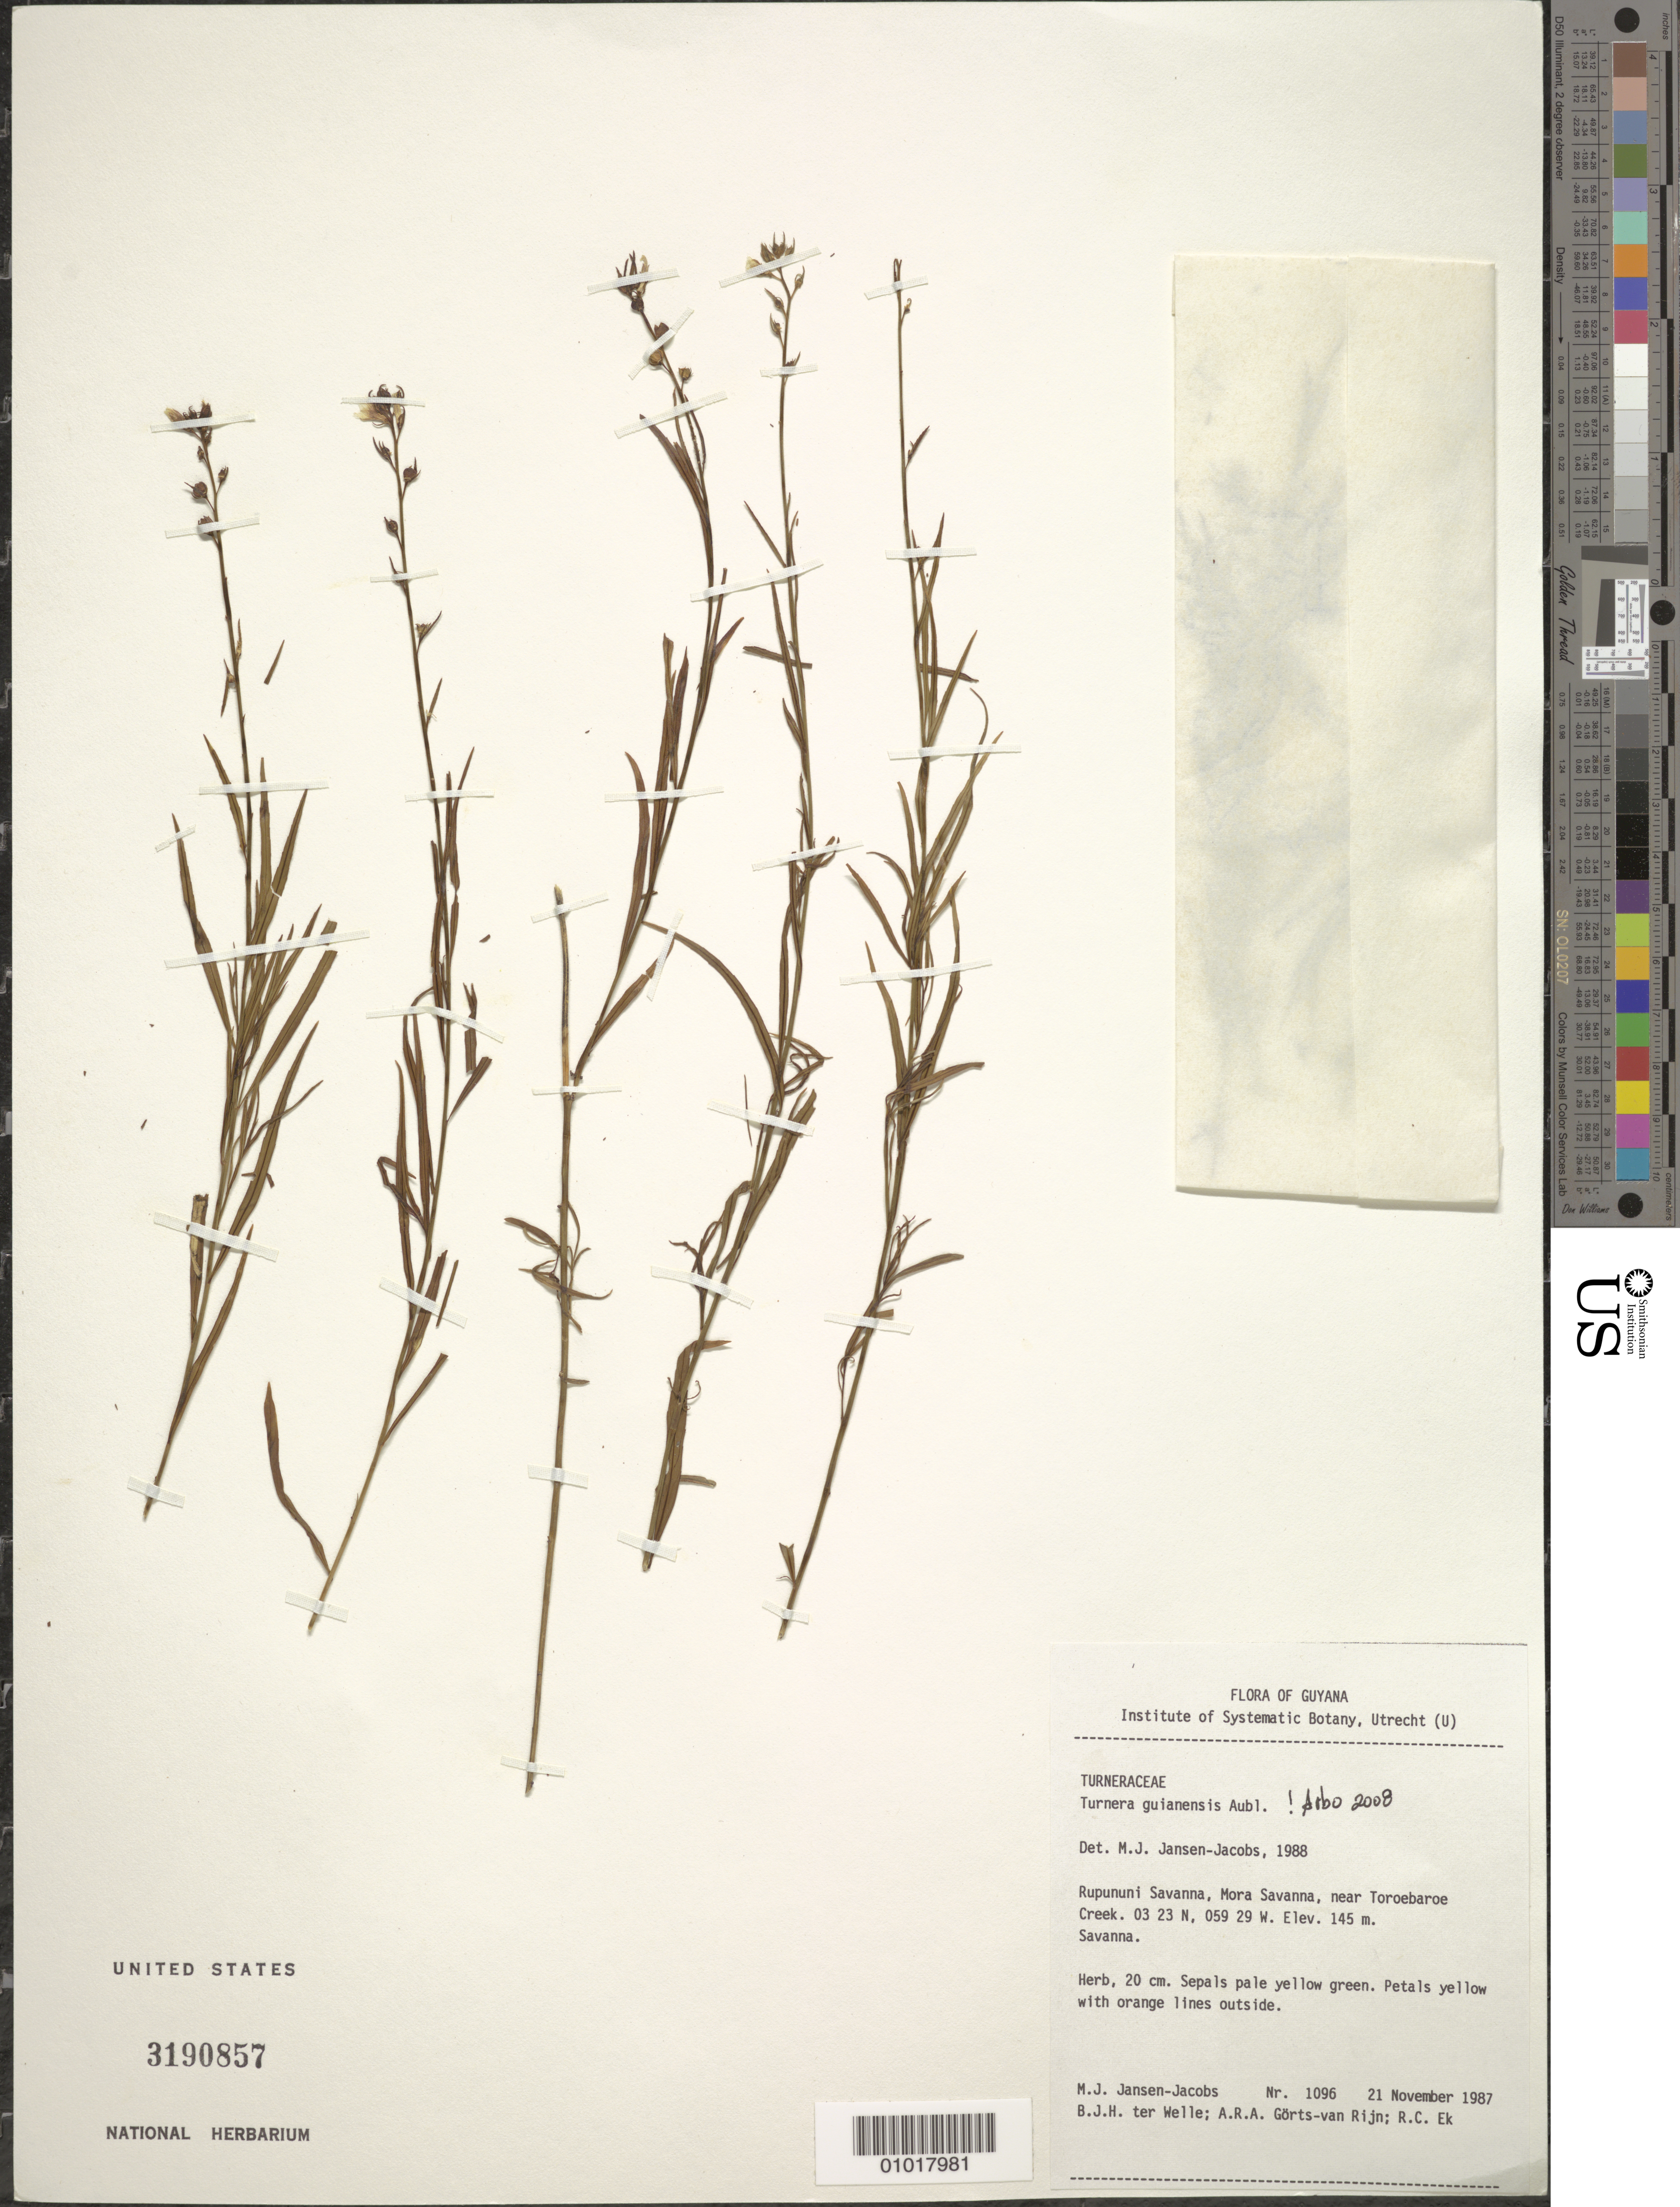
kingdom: Plantae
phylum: Tracheophyta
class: Magnoliopsida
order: Malpighiales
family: Turneraceae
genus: Turnera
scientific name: Turnera guianensis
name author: Aubl.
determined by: Arbo, M. M.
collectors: M. J. Jansen-Jacobs, B. Welle, A. .R. A. Görts-van Rijn & R. C. Ek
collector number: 1096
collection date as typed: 21-Nov-87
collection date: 1987-11-21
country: Guyana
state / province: U. Takutu-U. Essequibo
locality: Rupununi Savanna, Mora Savanna, near Toroebaroe Creek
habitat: Savanna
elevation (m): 145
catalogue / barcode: US 3190857